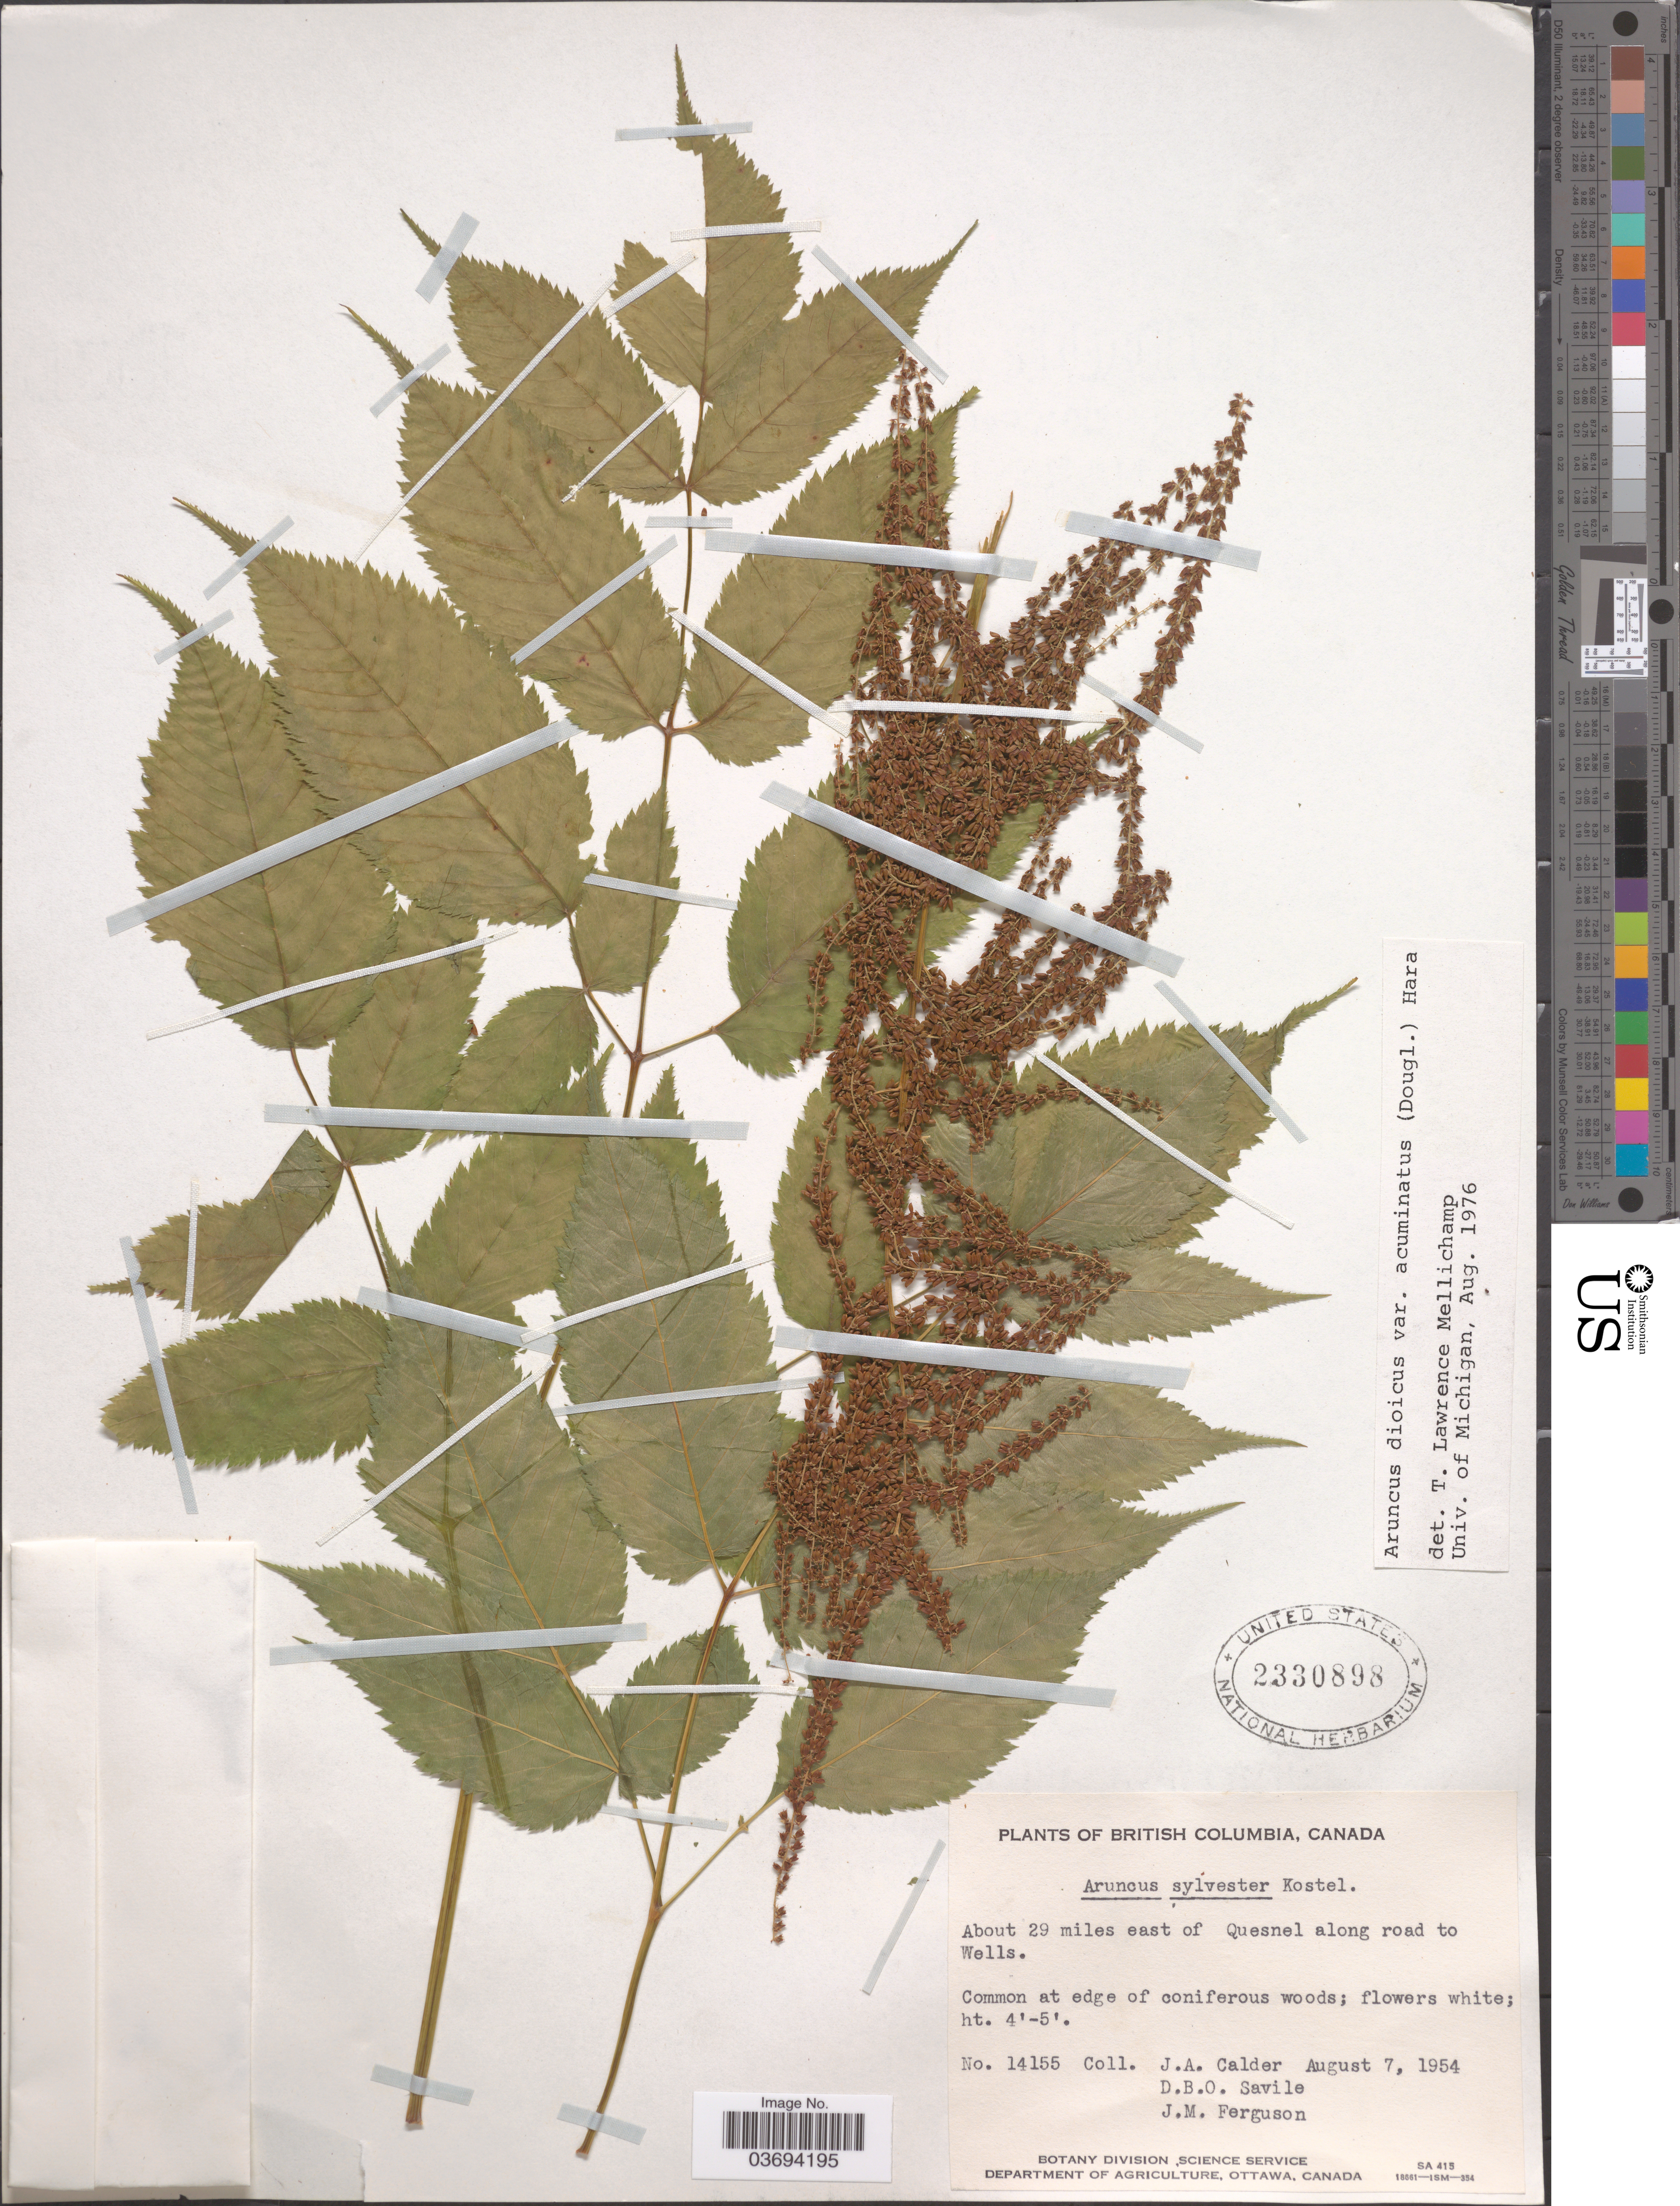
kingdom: Plantae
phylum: Tracheophyta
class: Magnoliopsida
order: Rosales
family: Rosaceae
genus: Aruncus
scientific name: Aruncus dioicus var. acuminatus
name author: (Rydb.) H. Hara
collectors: J. A. Calder, D. Savile & J. M. Ferguson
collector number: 14155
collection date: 1954-08-07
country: Canada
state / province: British Columbia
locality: About 29 miles east of Quesnel along road to Wells.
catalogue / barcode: US 2330898